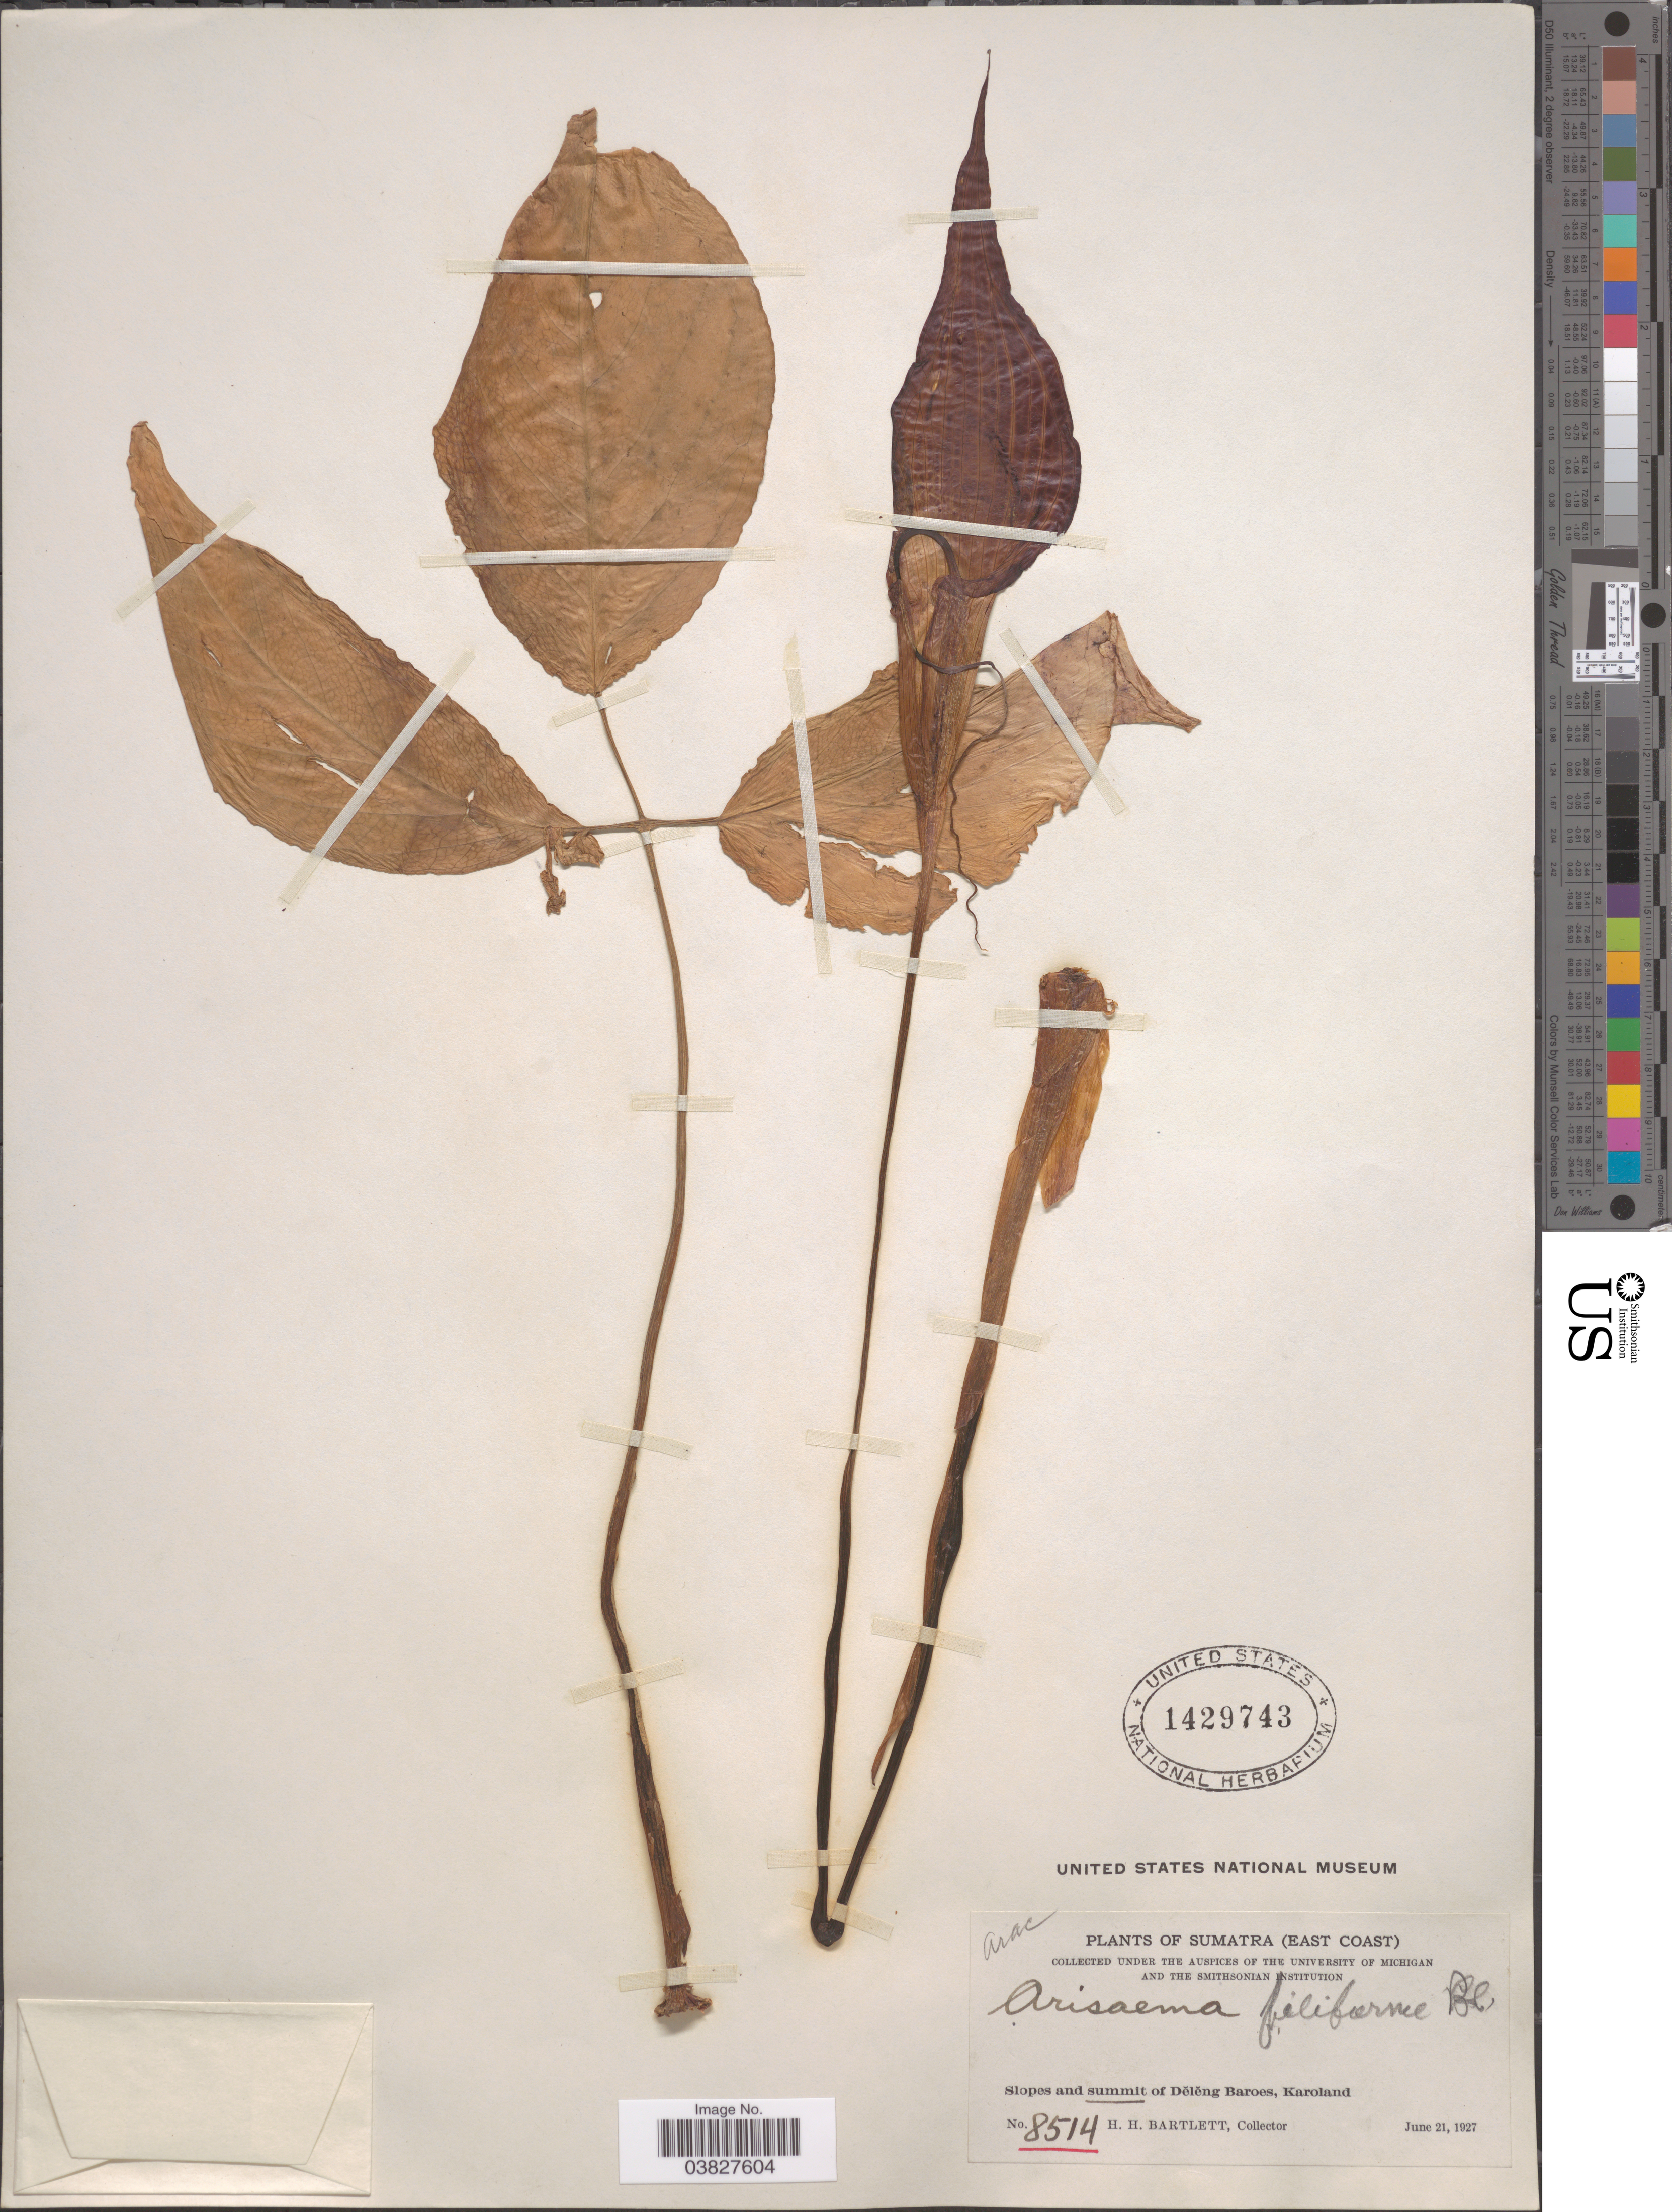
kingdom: Plantae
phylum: Tracheophyta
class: Liliopsida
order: Alismatales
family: Araceae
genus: Arisaema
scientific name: Arisaema filiforme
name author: (Reinw.) Blume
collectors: H. H. Bartlett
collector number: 8514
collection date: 1927-06-21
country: Indonesia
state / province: Sumatra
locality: East Coast. Slopes and summit of Deleng Baroes, Karoland.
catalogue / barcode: US 1429743